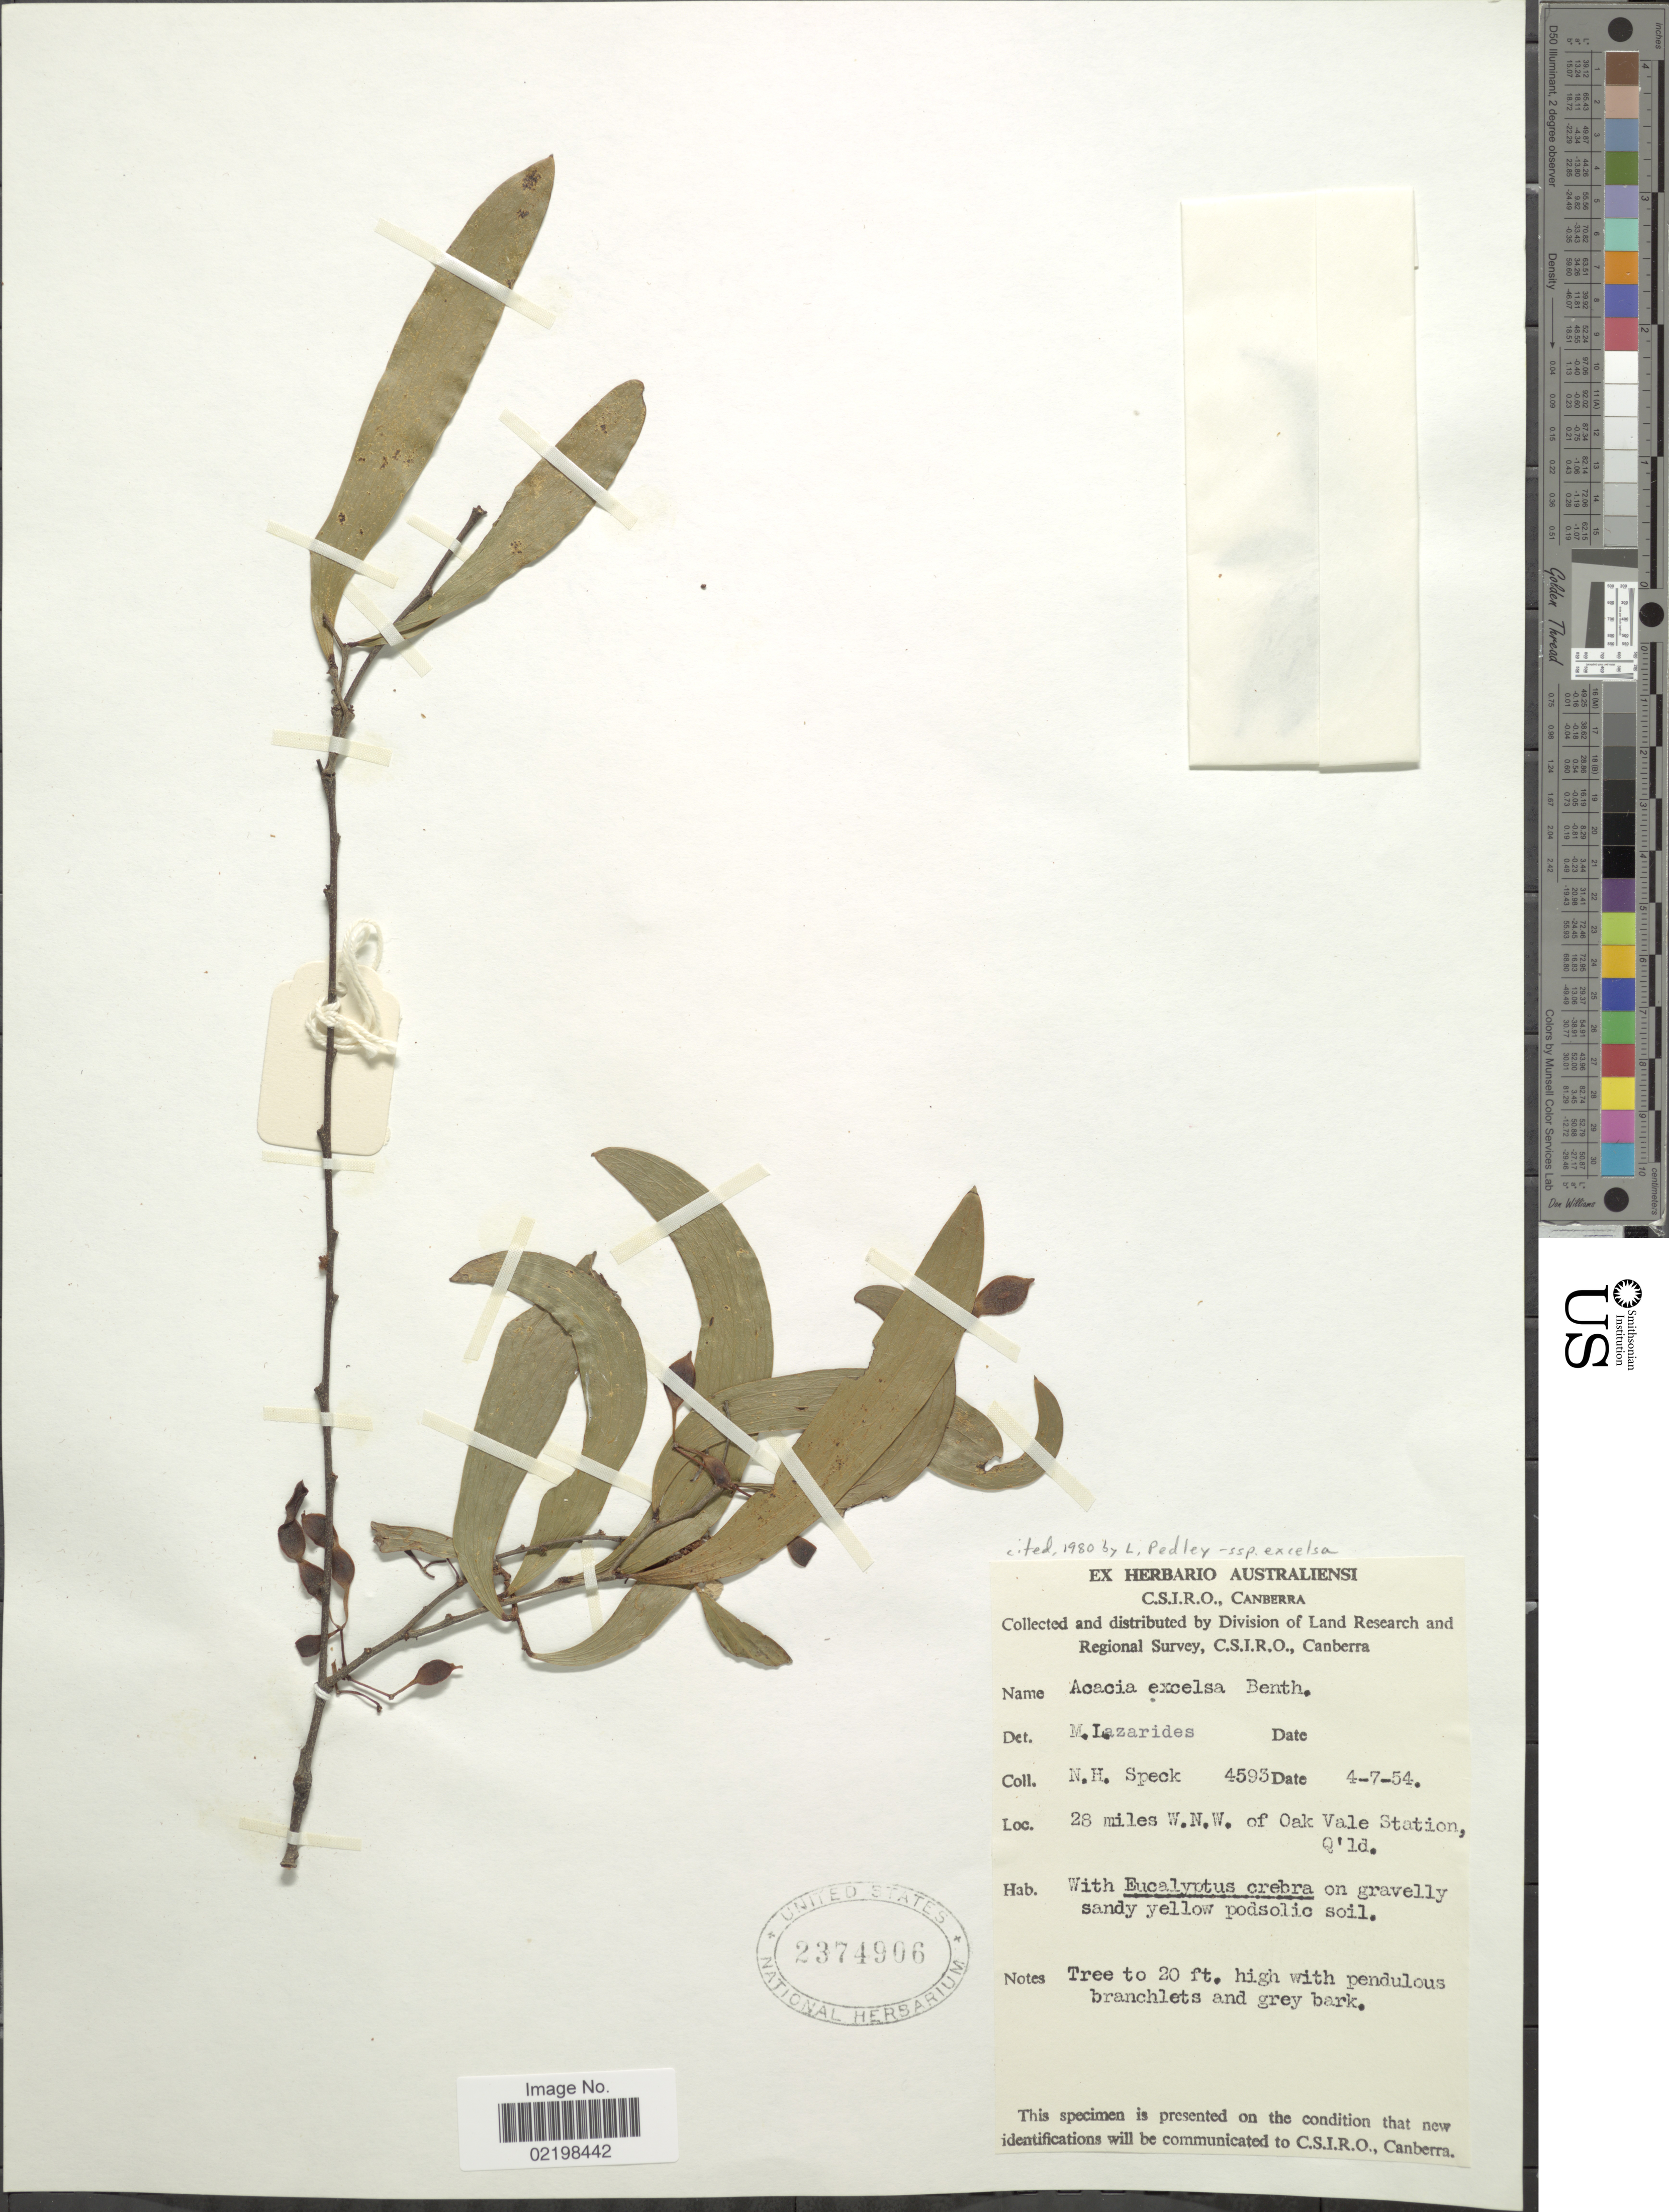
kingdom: Plantae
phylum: Tracheophyta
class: Magnoliopsida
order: Fabales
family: Fabaceae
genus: Acacia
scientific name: Acacia excelsa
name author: Benth.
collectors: N. Speck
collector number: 4593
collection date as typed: Transcribed d/m/y: 4/7/54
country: Australia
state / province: Queensland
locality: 28 miles W.N.W. of Oak Vale Station, Q'ld.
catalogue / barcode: US 2374966